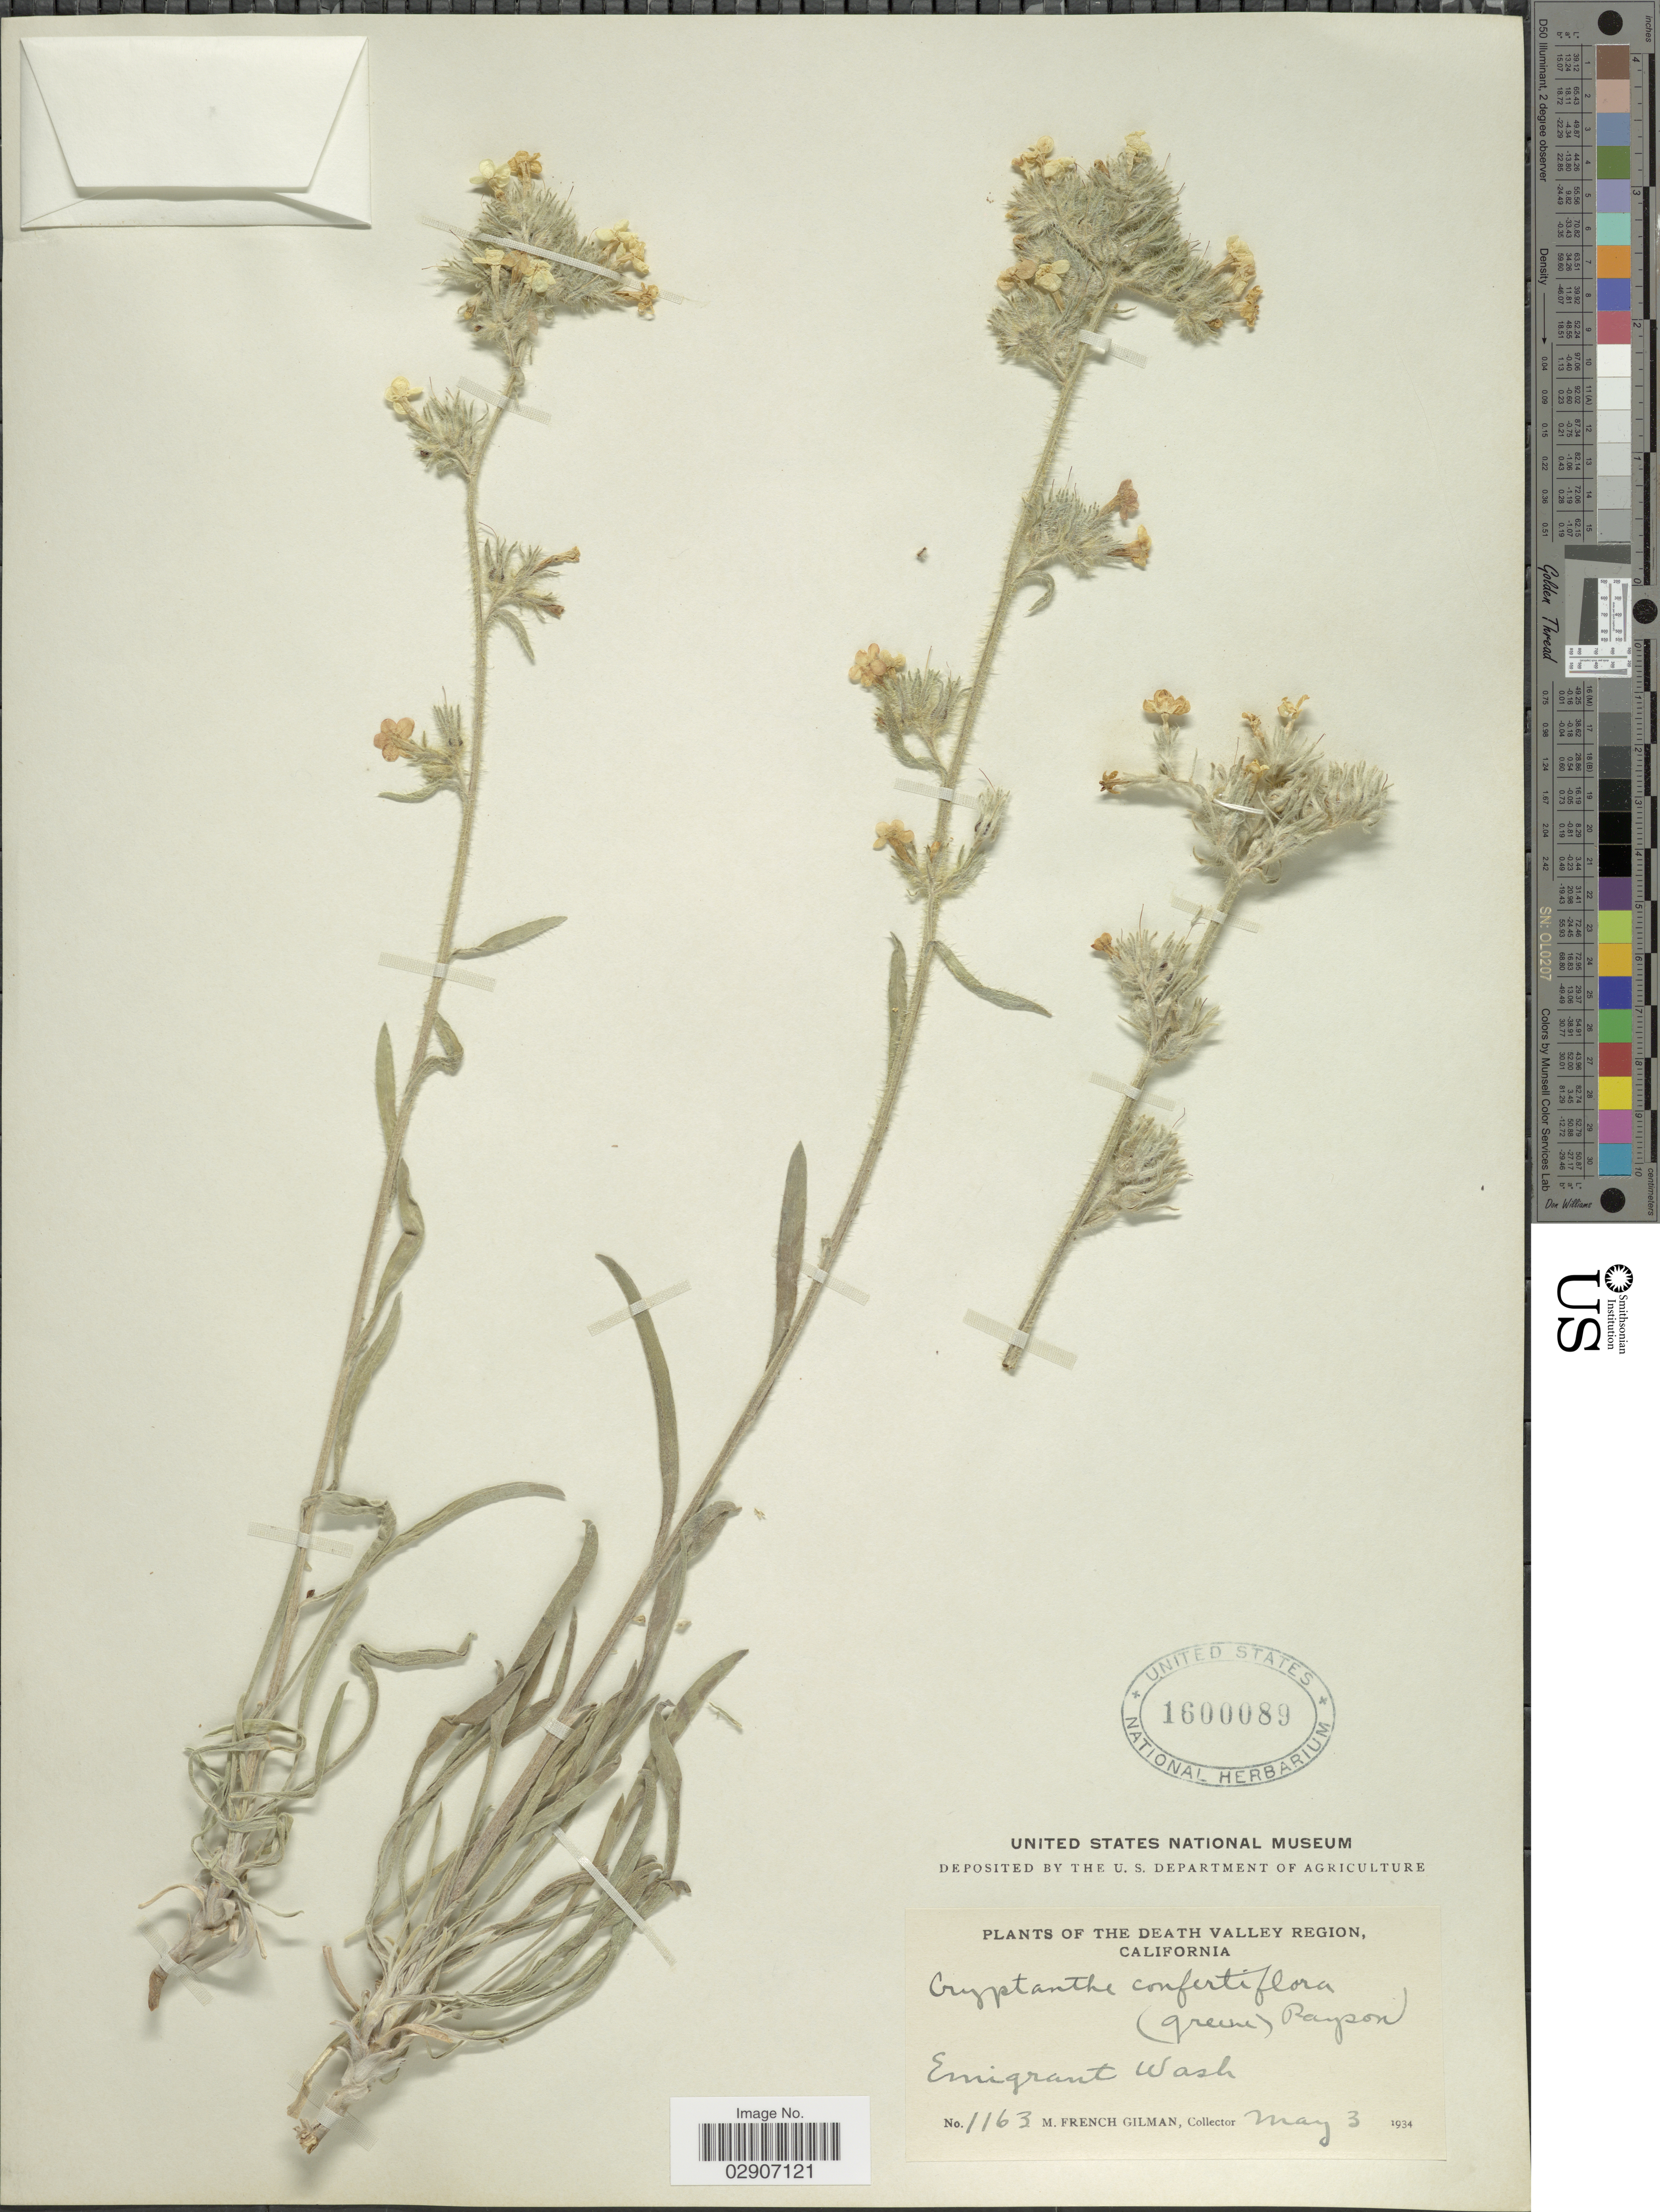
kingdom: Plantae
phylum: Tracheophyta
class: Magnoliopsida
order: Boraginales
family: Boraginaceae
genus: Cryptantha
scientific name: Cryptantha confertiflora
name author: (Greene) Payson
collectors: M. F. Gilman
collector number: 1163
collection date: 1934-05-03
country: United States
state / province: California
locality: The Death Valley Region. Emigrant Wash.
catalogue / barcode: US 1600089